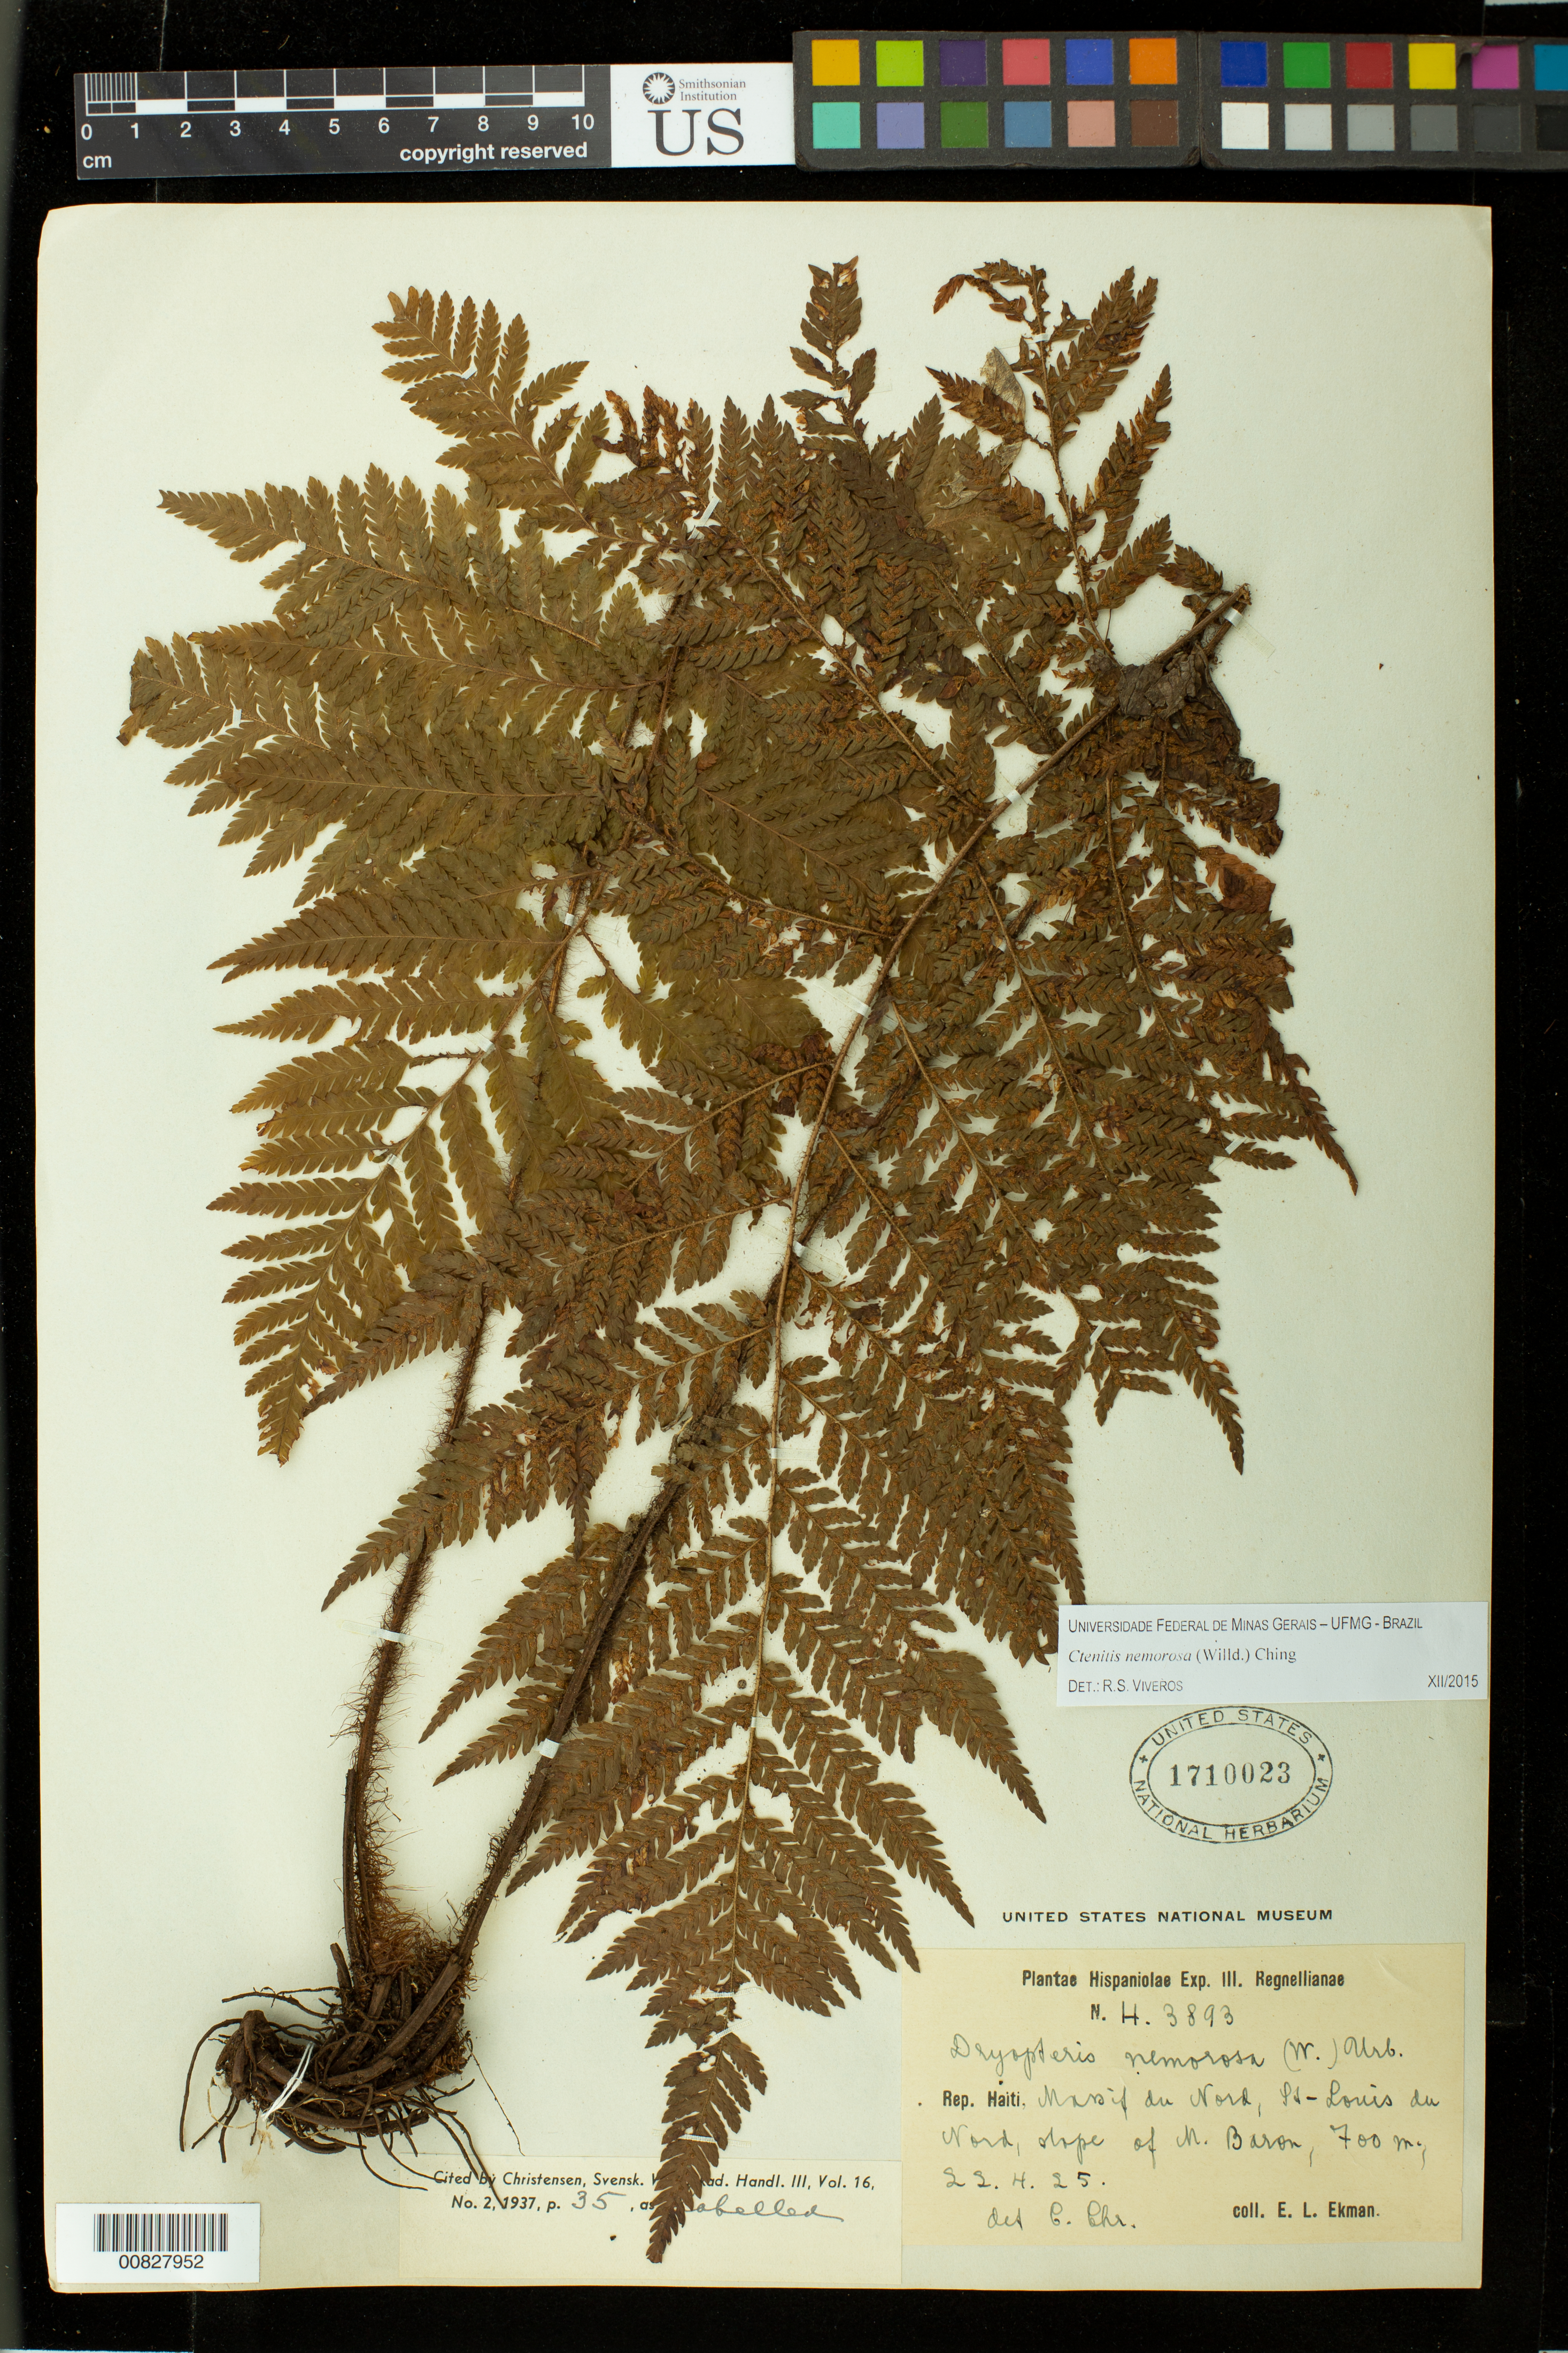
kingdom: Plantae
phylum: Tracheophyta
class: Polypodiopsida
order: Polypodiales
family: Dryopteridaceae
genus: Ctenitis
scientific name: Ctenitis nemorosa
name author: (Willd.) Ching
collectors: E. L. Ekman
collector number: H 3893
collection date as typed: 22 Apr 1925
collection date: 1925-04-22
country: Haiti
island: Hispaniola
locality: Massif du Nord, St. Louis du Nord, slope of M. Baron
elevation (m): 700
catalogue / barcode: US 1710023